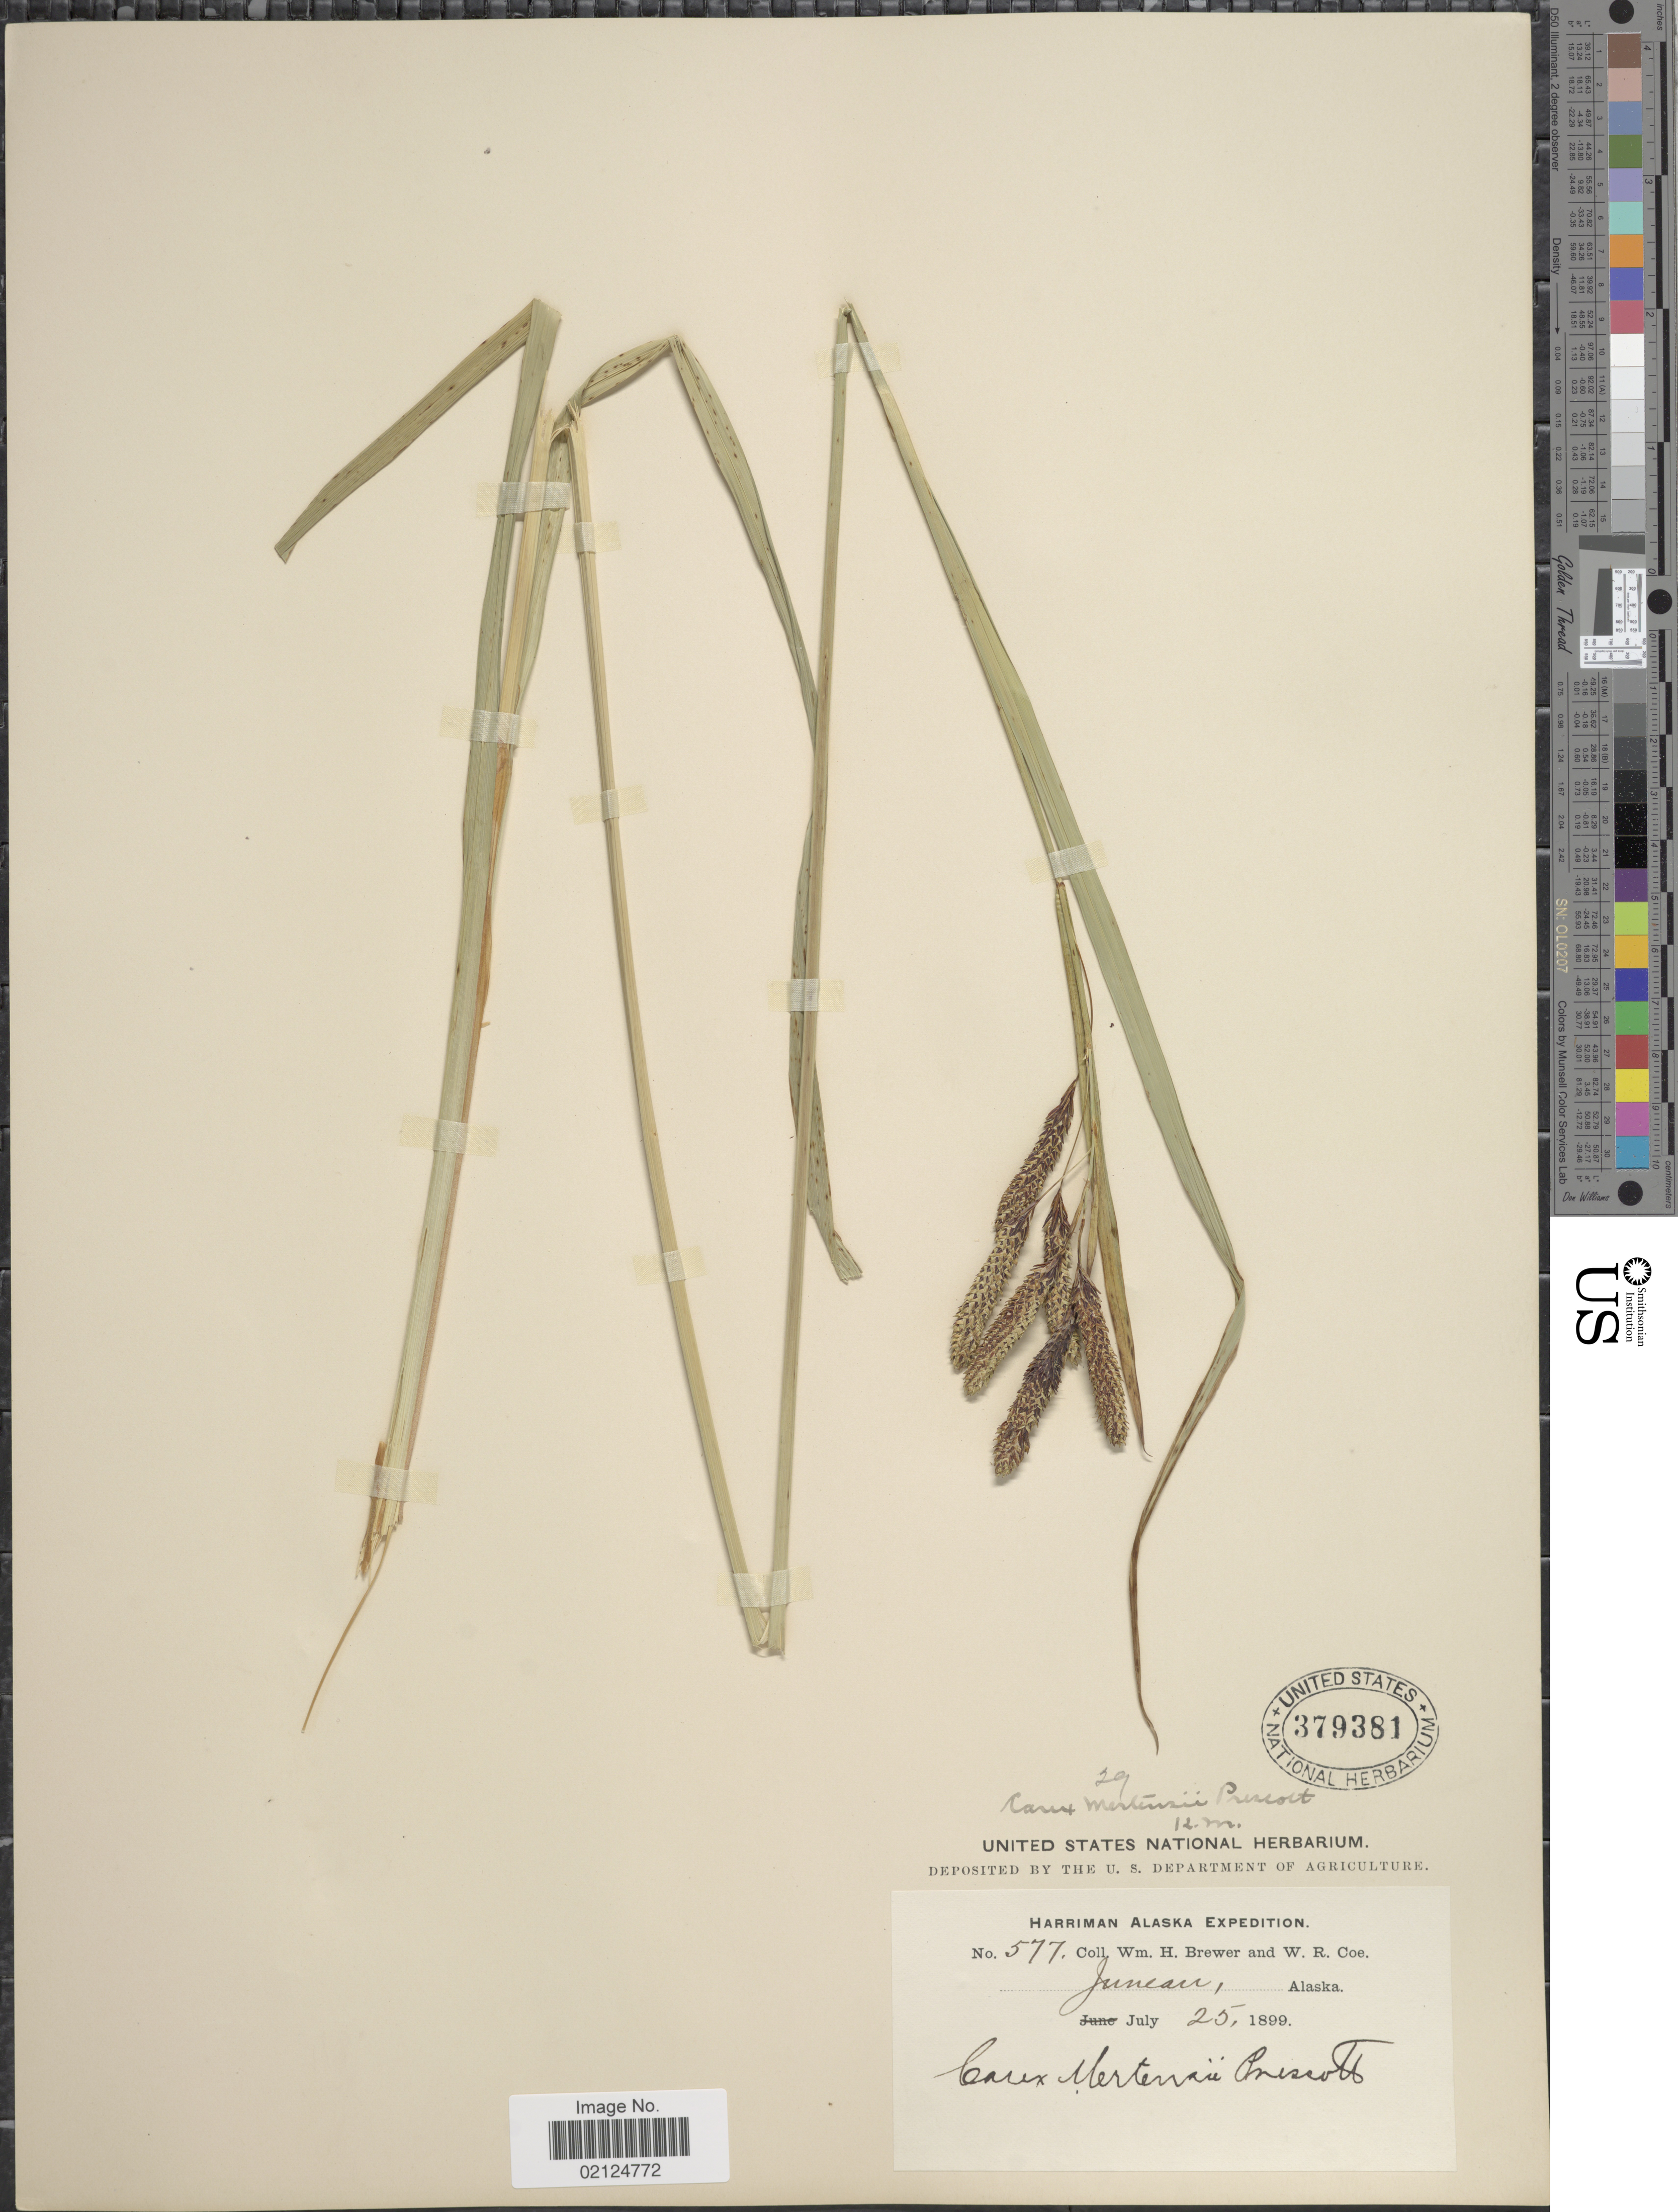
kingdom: Plantae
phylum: Tracheophyta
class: Liliopsida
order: Poales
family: Cyperaceae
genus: Carex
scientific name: Carex mertensii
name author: J.D. Prescott ex Bong.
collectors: W. H. Brewer & W. Coe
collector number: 577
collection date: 1899-07-25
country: United States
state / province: Alaska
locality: Juneau, Alaska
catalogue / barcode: US 379381